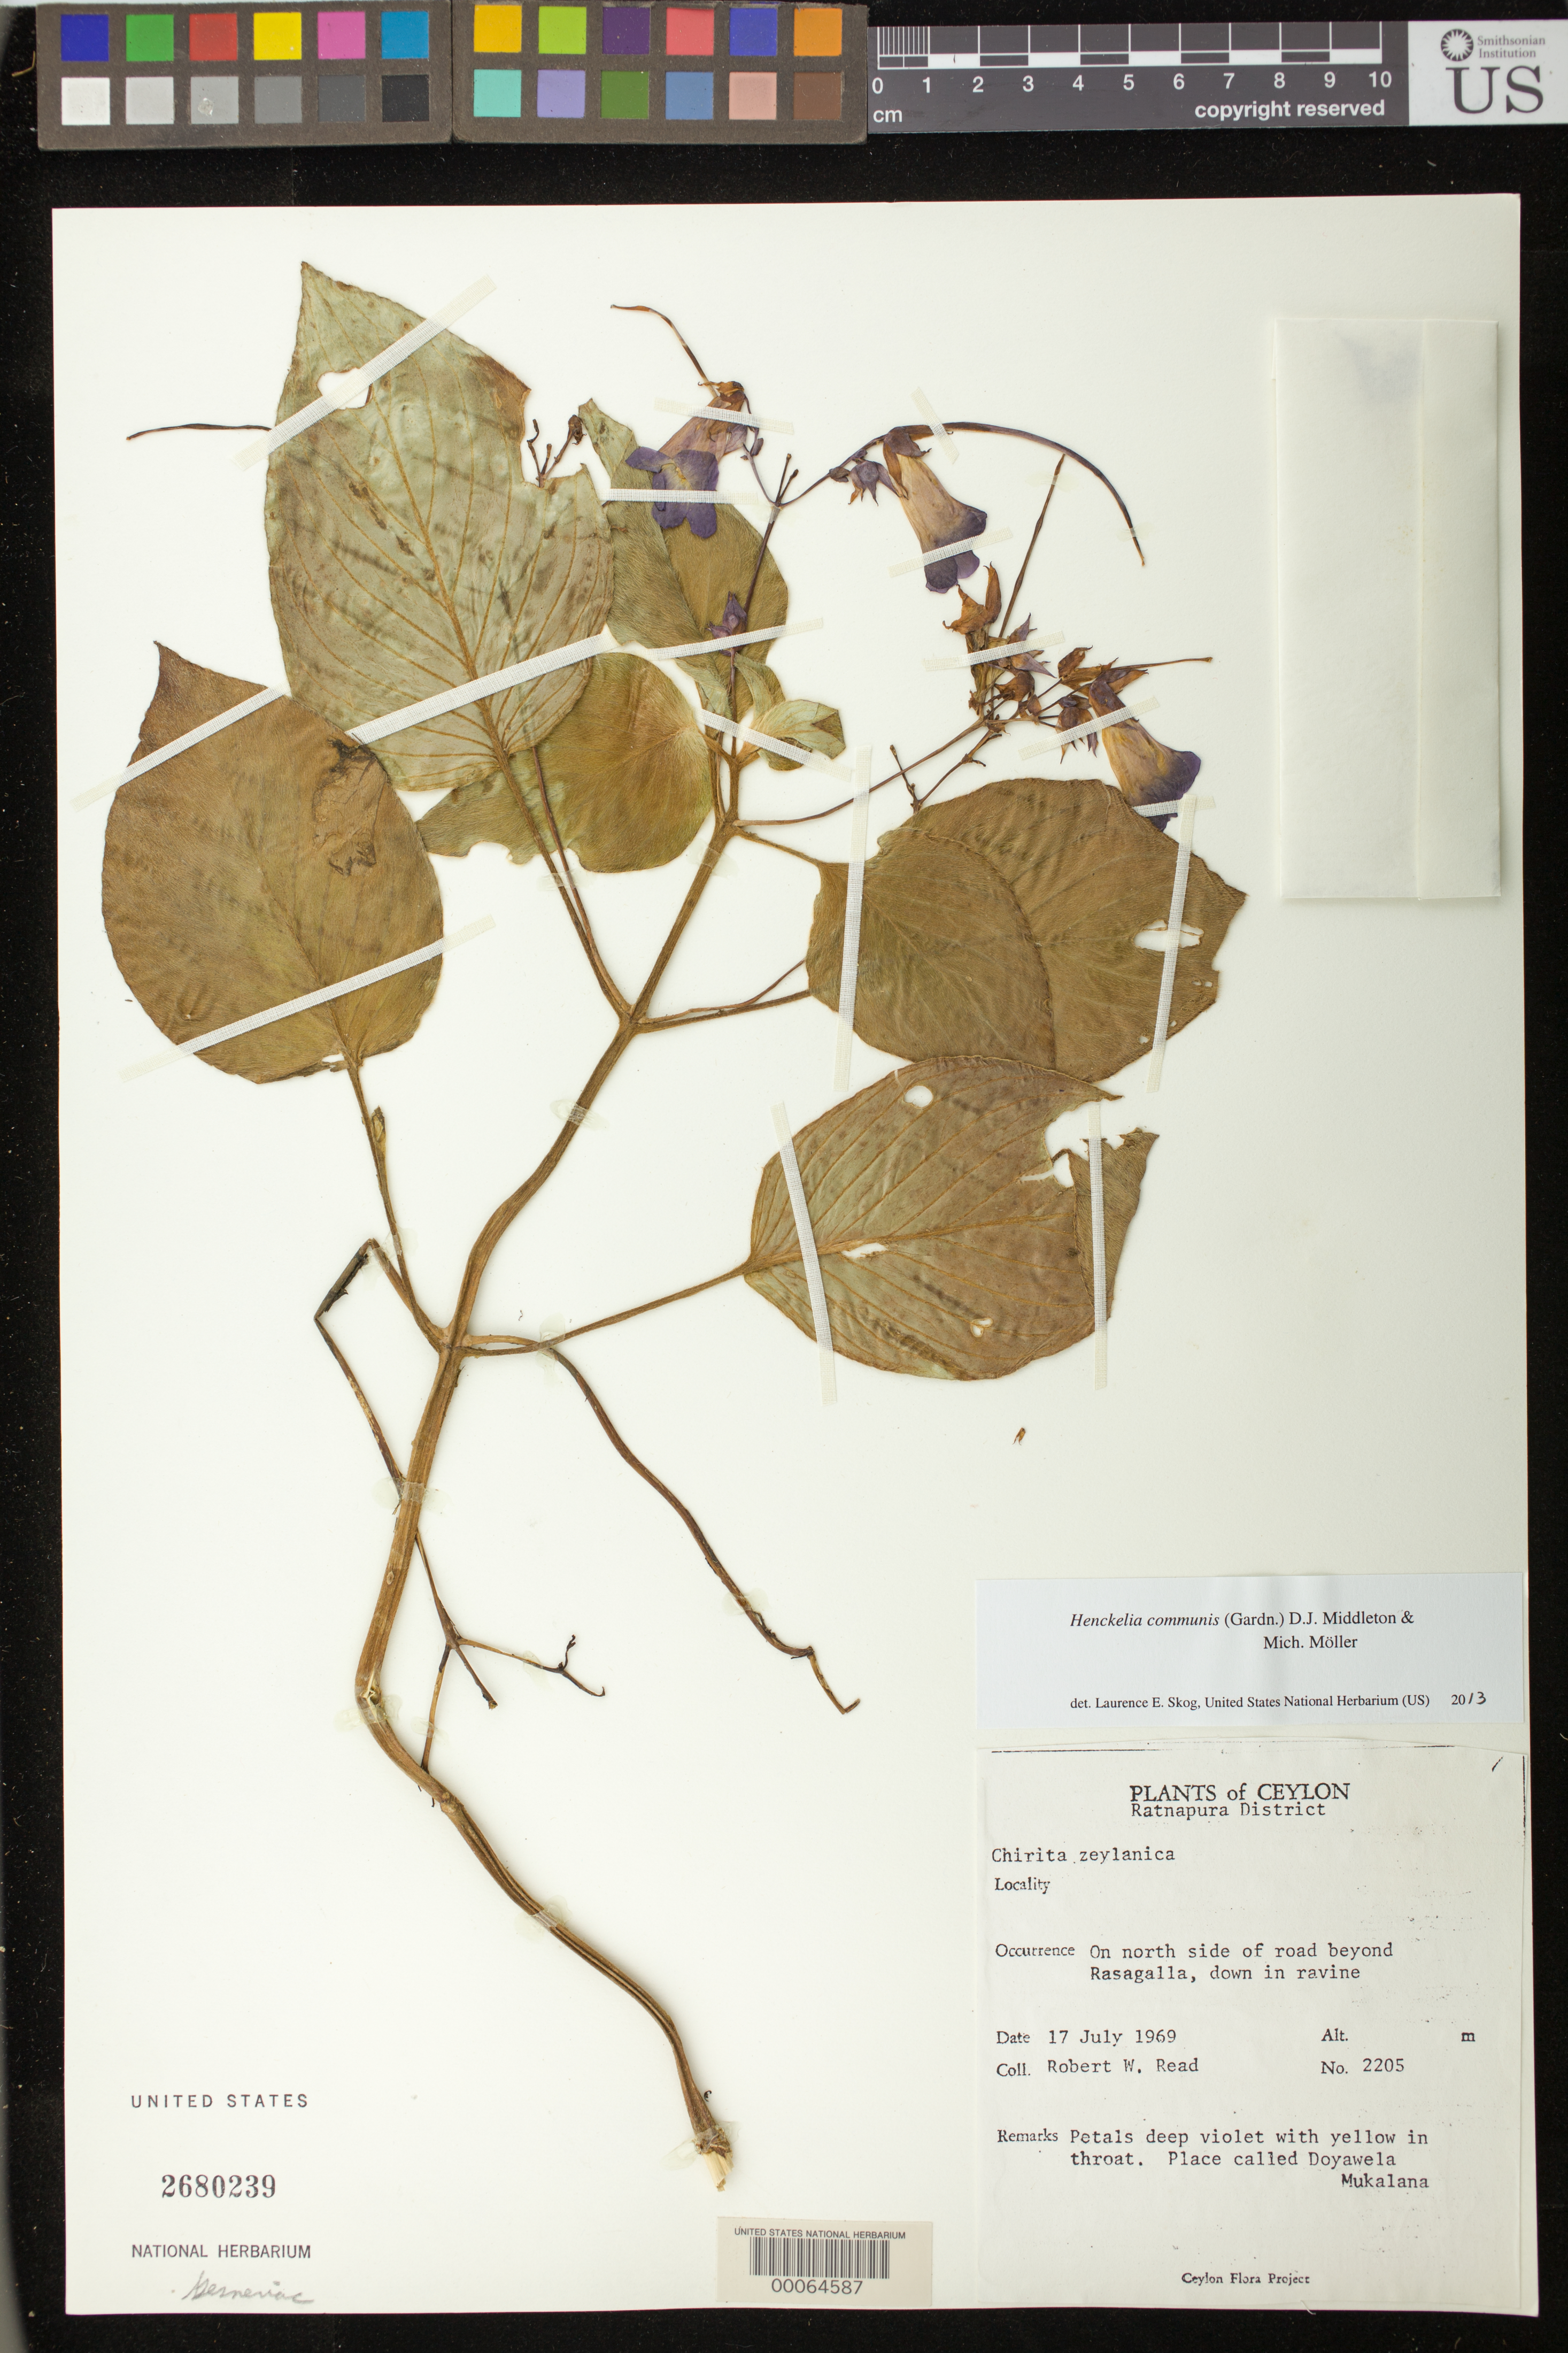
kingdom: Plantae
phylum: Tracheophyta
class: Magnoliopsida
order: Lamiales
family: Gesneriaceae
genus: Henckelia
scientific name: Henckelia communis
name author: (Gardner) D.J. Middleton & Mich. Möller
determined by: Skog, Laurence E.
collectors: R. W. Read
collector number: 2205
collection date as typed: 17 Jul 1969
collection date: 1969-07-17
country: Sri Lanka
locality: On the n side of the road beyond rasagalla, down in a ravine, a place called doywela mukalana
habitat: Down in ravine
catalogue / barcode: US 2680239